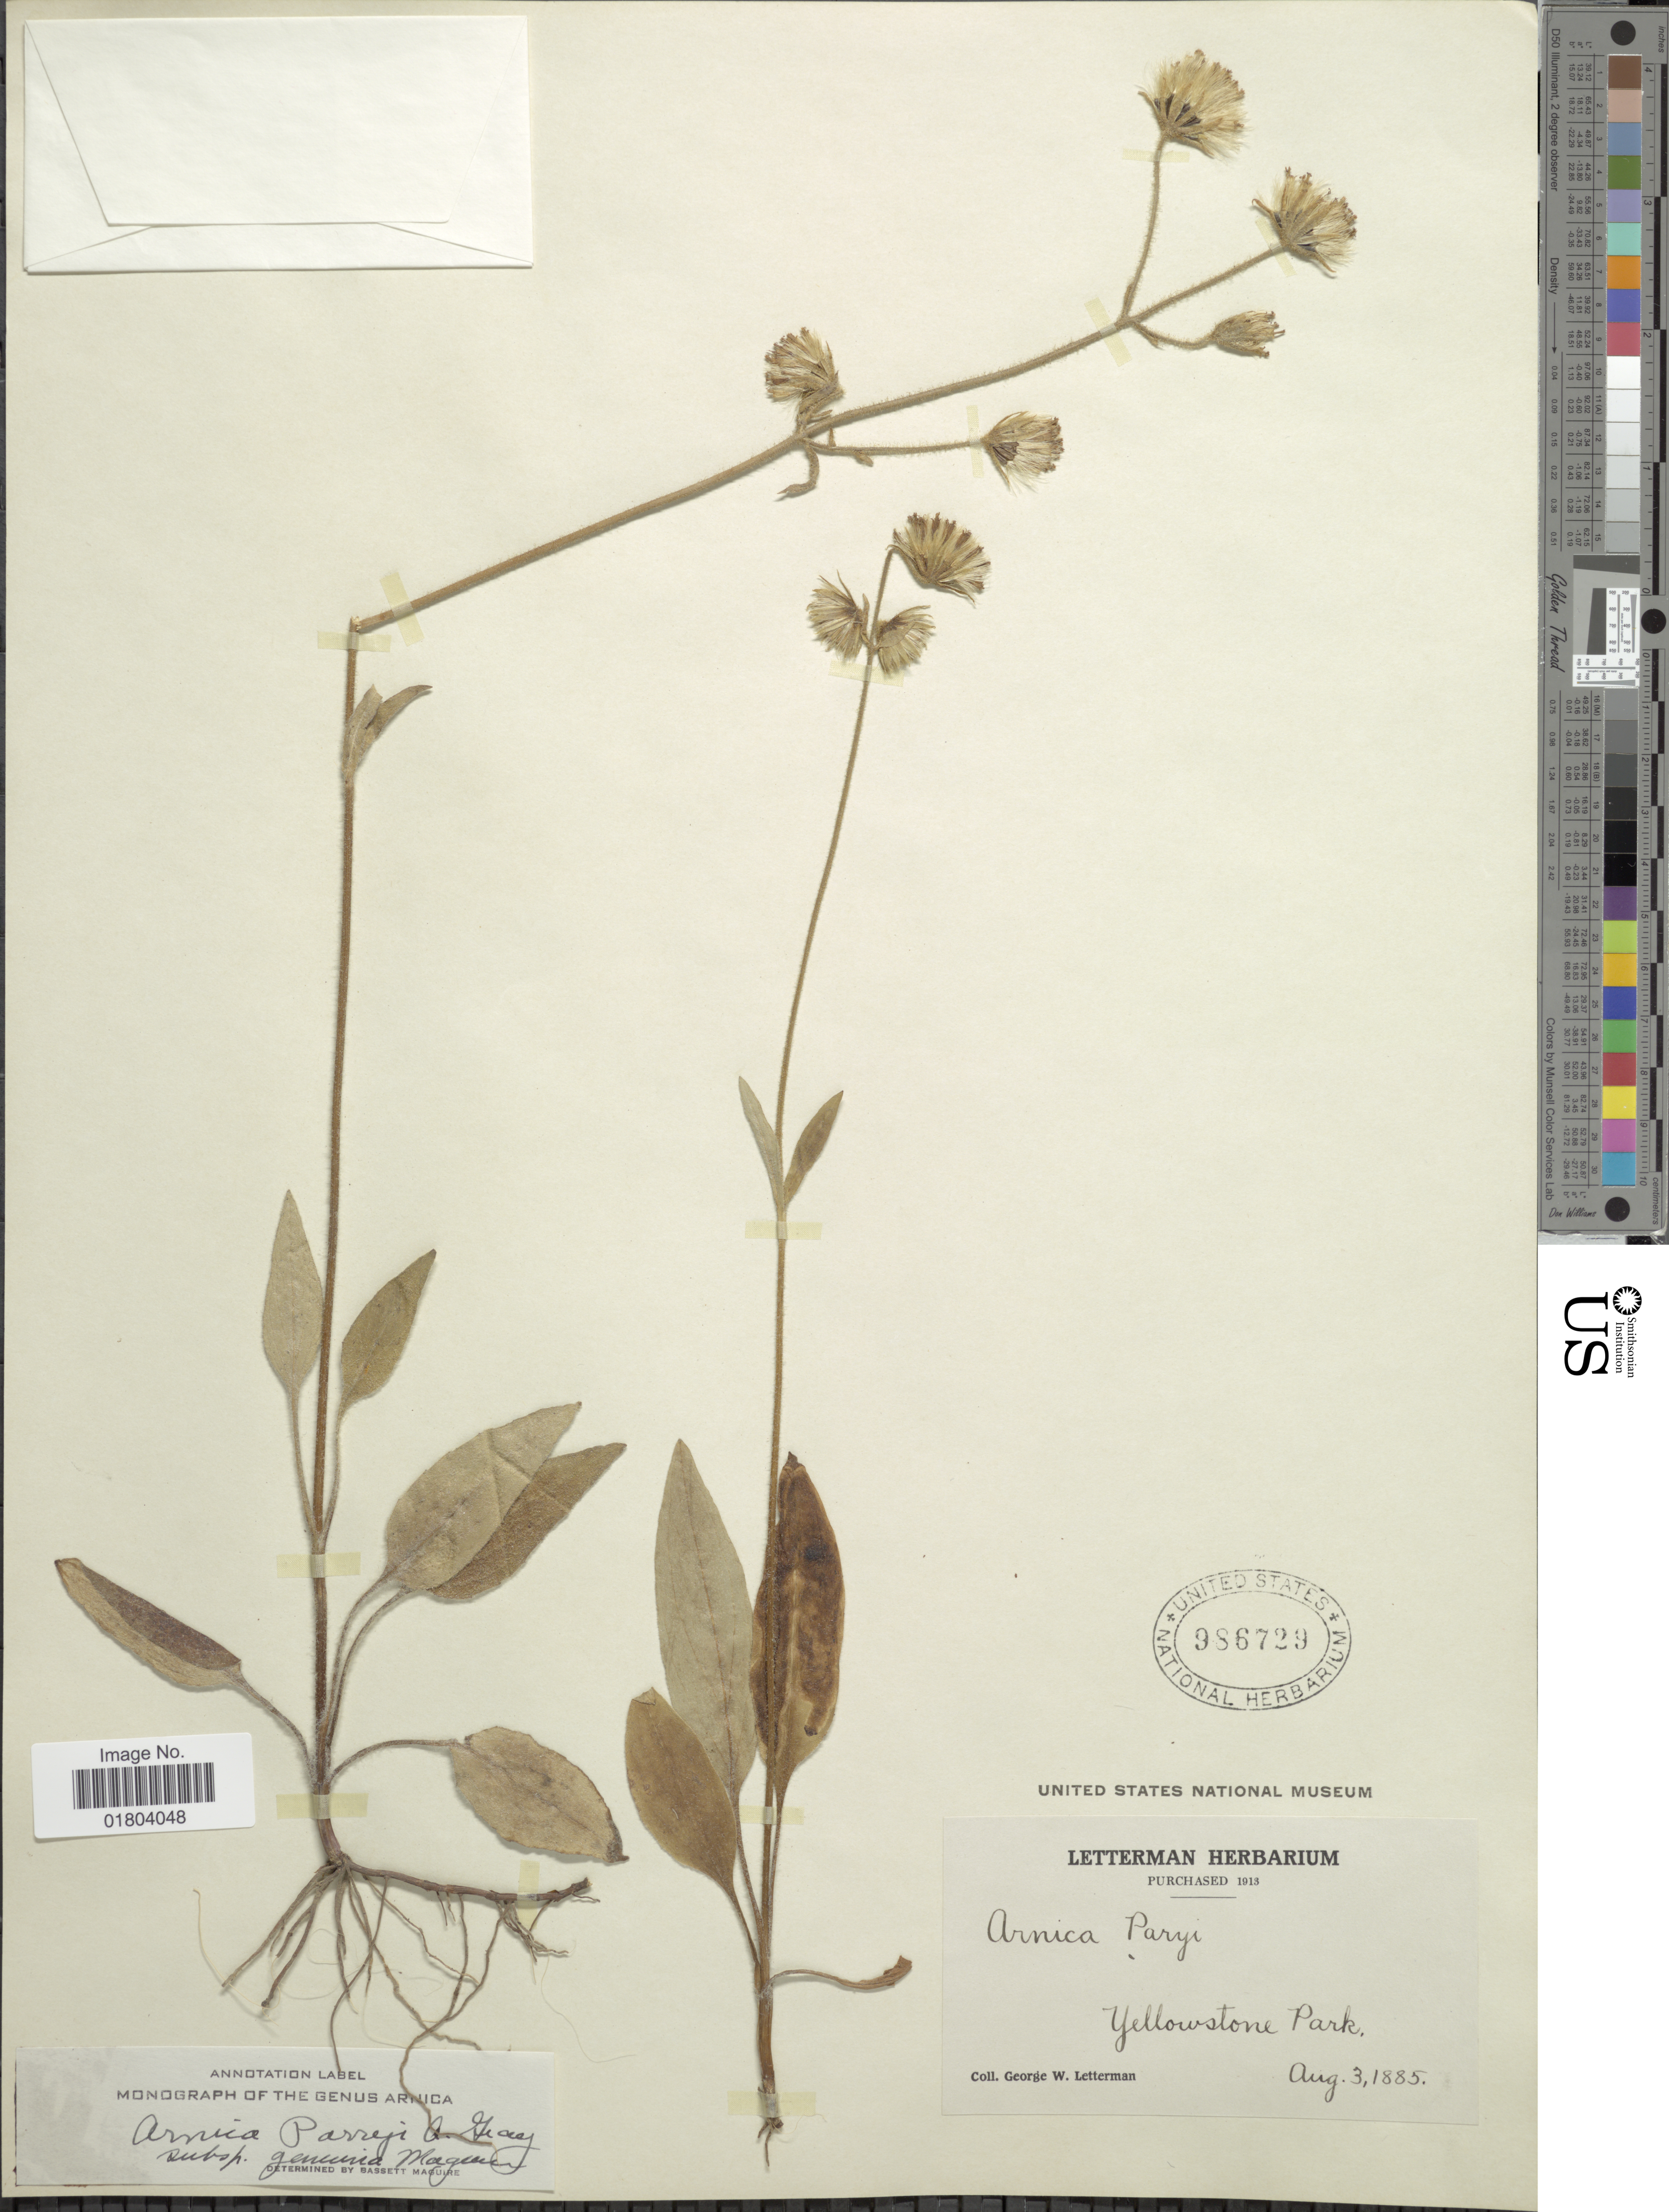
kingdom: Plantae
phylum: Tracheophyta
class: Magnoliopsida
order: Asterales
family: Asteraceae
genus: Arnica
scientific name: Arnica parryi subsp. genuina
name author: Maguire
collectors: G. W. Letterman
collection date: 1885-08-31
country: United States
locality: Yellowstone Park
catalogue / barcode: US 986729